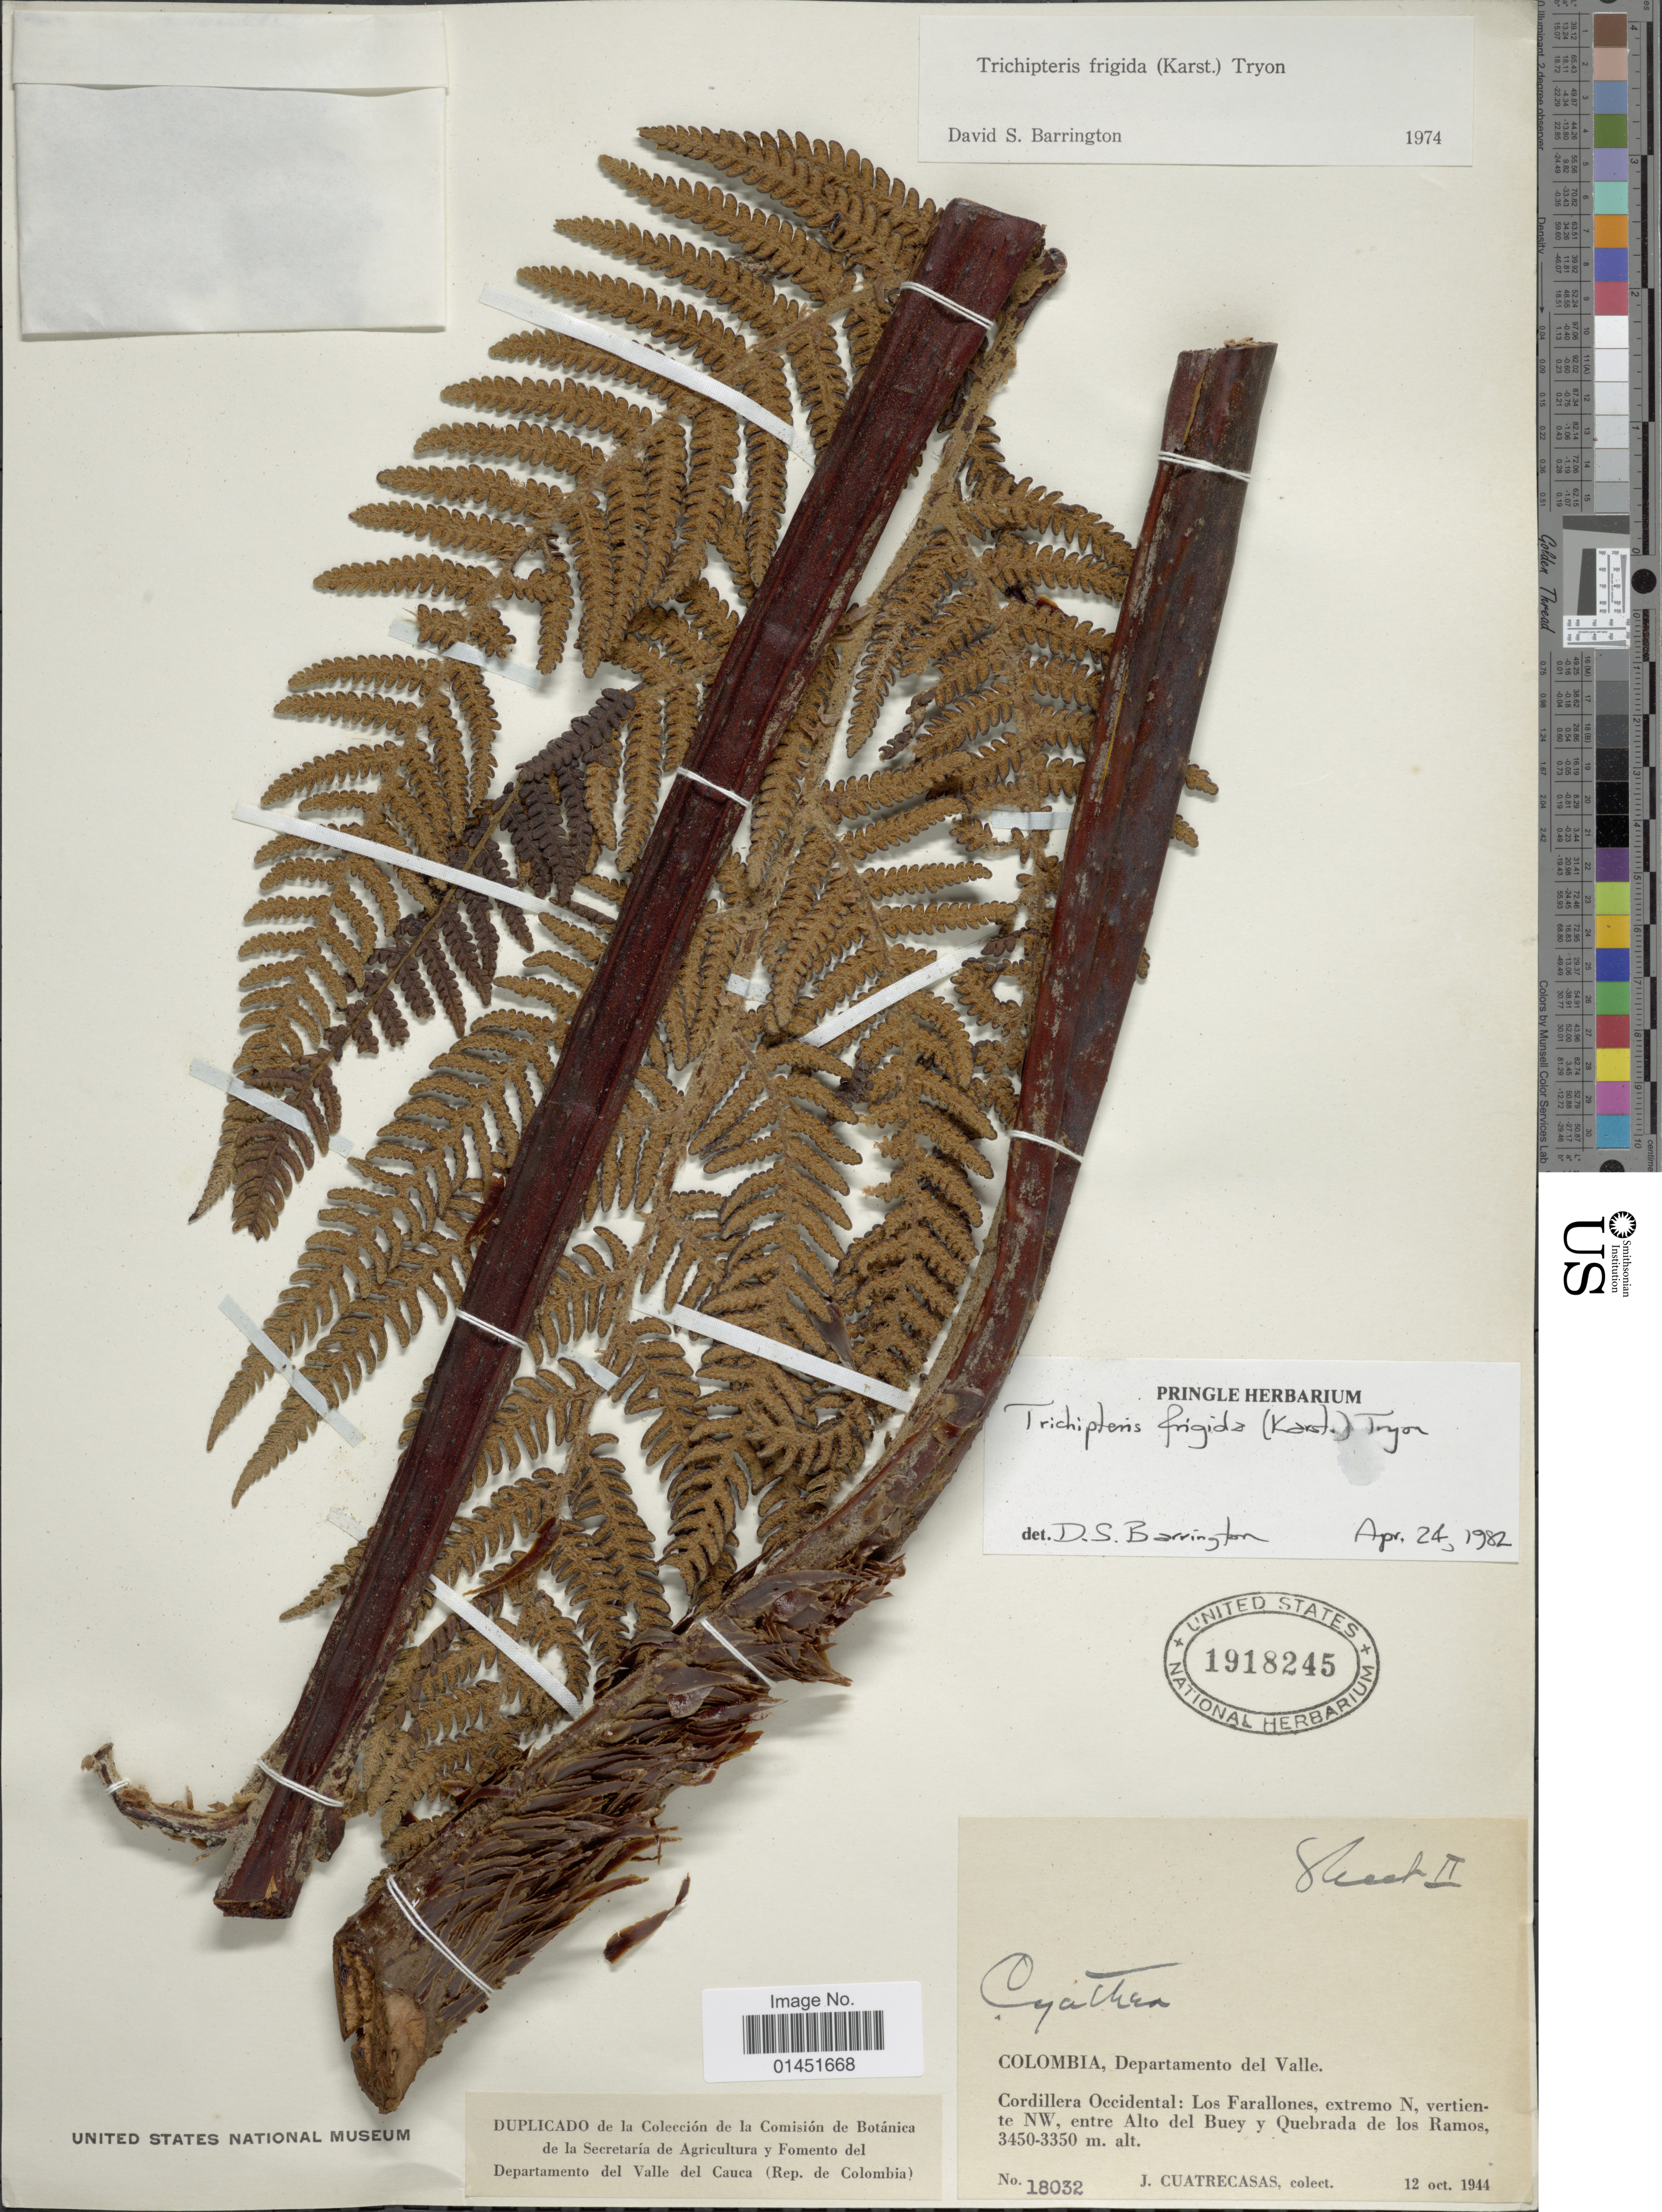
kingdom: Plantae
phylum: Tracheophyta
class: Polypodiopsida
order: Cyatheales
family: Cyatheaceae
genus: Cyathea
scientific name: Cyathea frigida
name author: (H. Karst.) Domin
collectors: J. Cuatrecasas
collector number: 18032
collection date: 1944-10-12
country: Colombia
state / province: Valle del Cauca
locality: Departamento del Valle. Cordillera Occidentalis; Los Farallones, extremo N, vertiente NW, entre Alto del Buey y Quebrada de los Ramos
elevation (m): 3350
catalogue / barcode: US 1918245